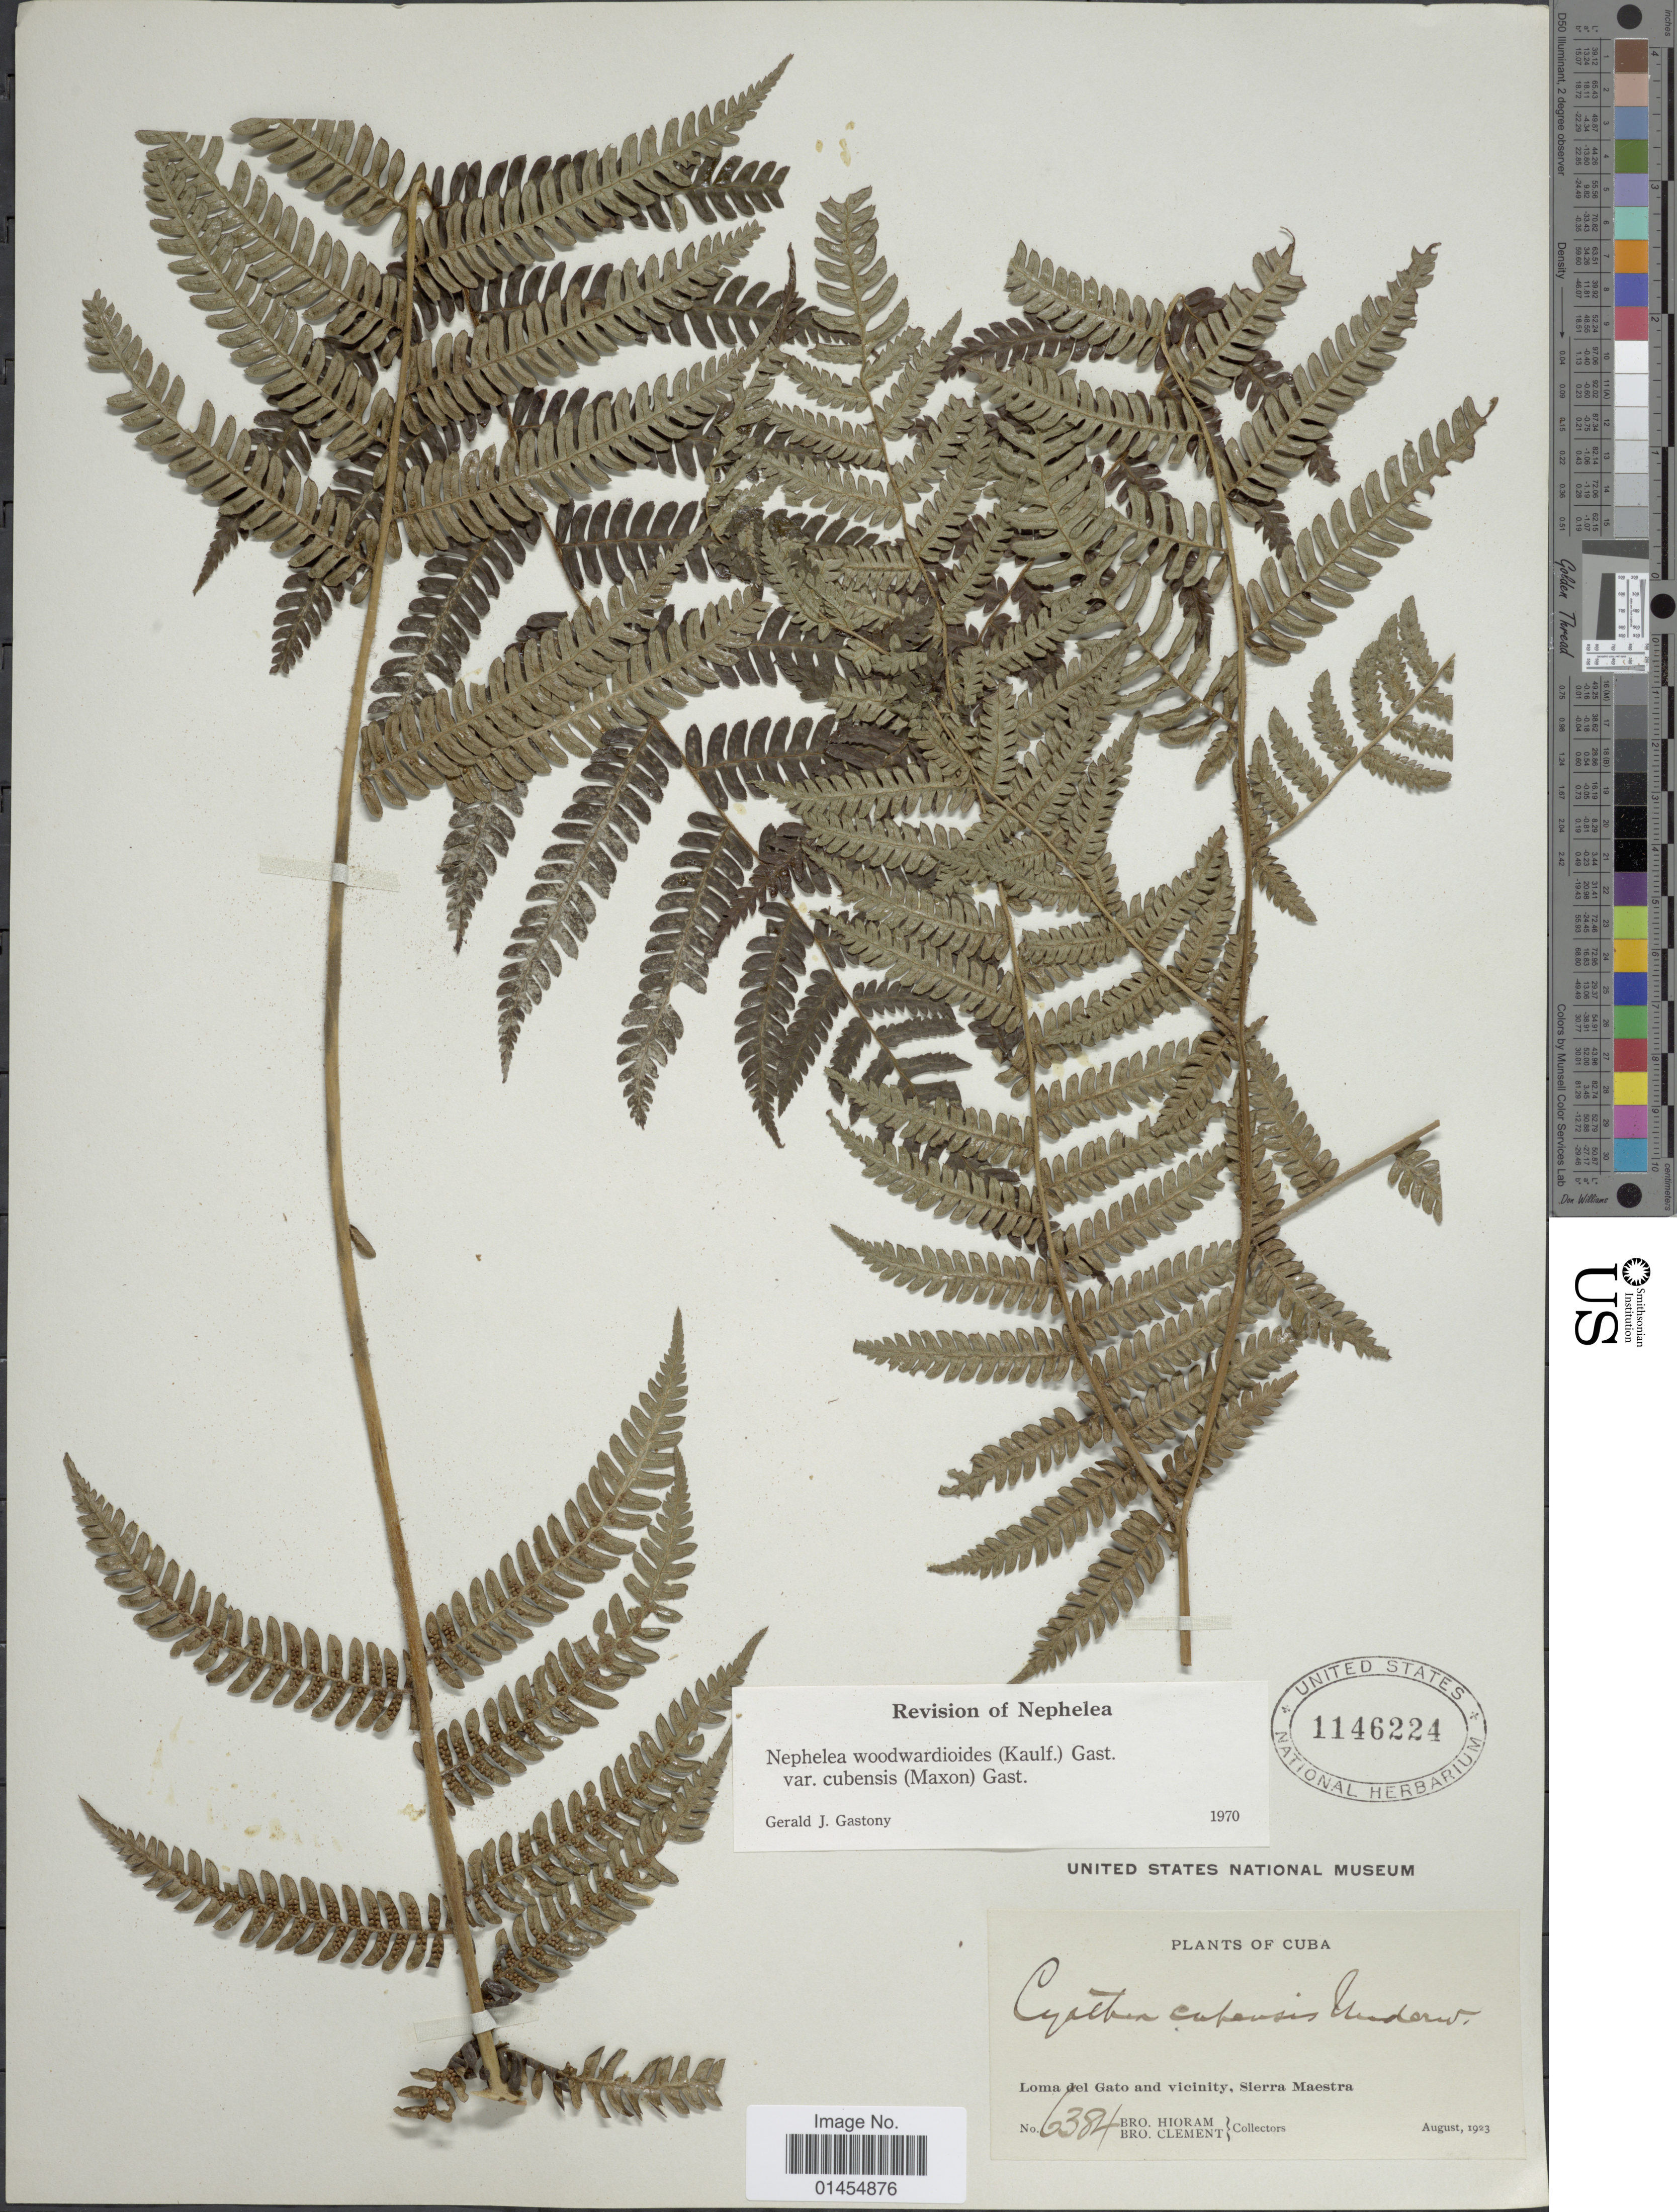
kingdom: Plantae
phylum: Tracheophyta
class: Polypodiopsida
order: Cyatheales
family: Cyatheaceae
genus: Alsophila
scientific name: Alsophila woodwardioides var. cubensis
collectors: Bro. Hioram & B. Clement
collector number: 6384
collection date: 1923-08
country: Cuba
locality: Loma del Gato and vicinity, Sierra Maestra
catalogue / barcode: US 1146224